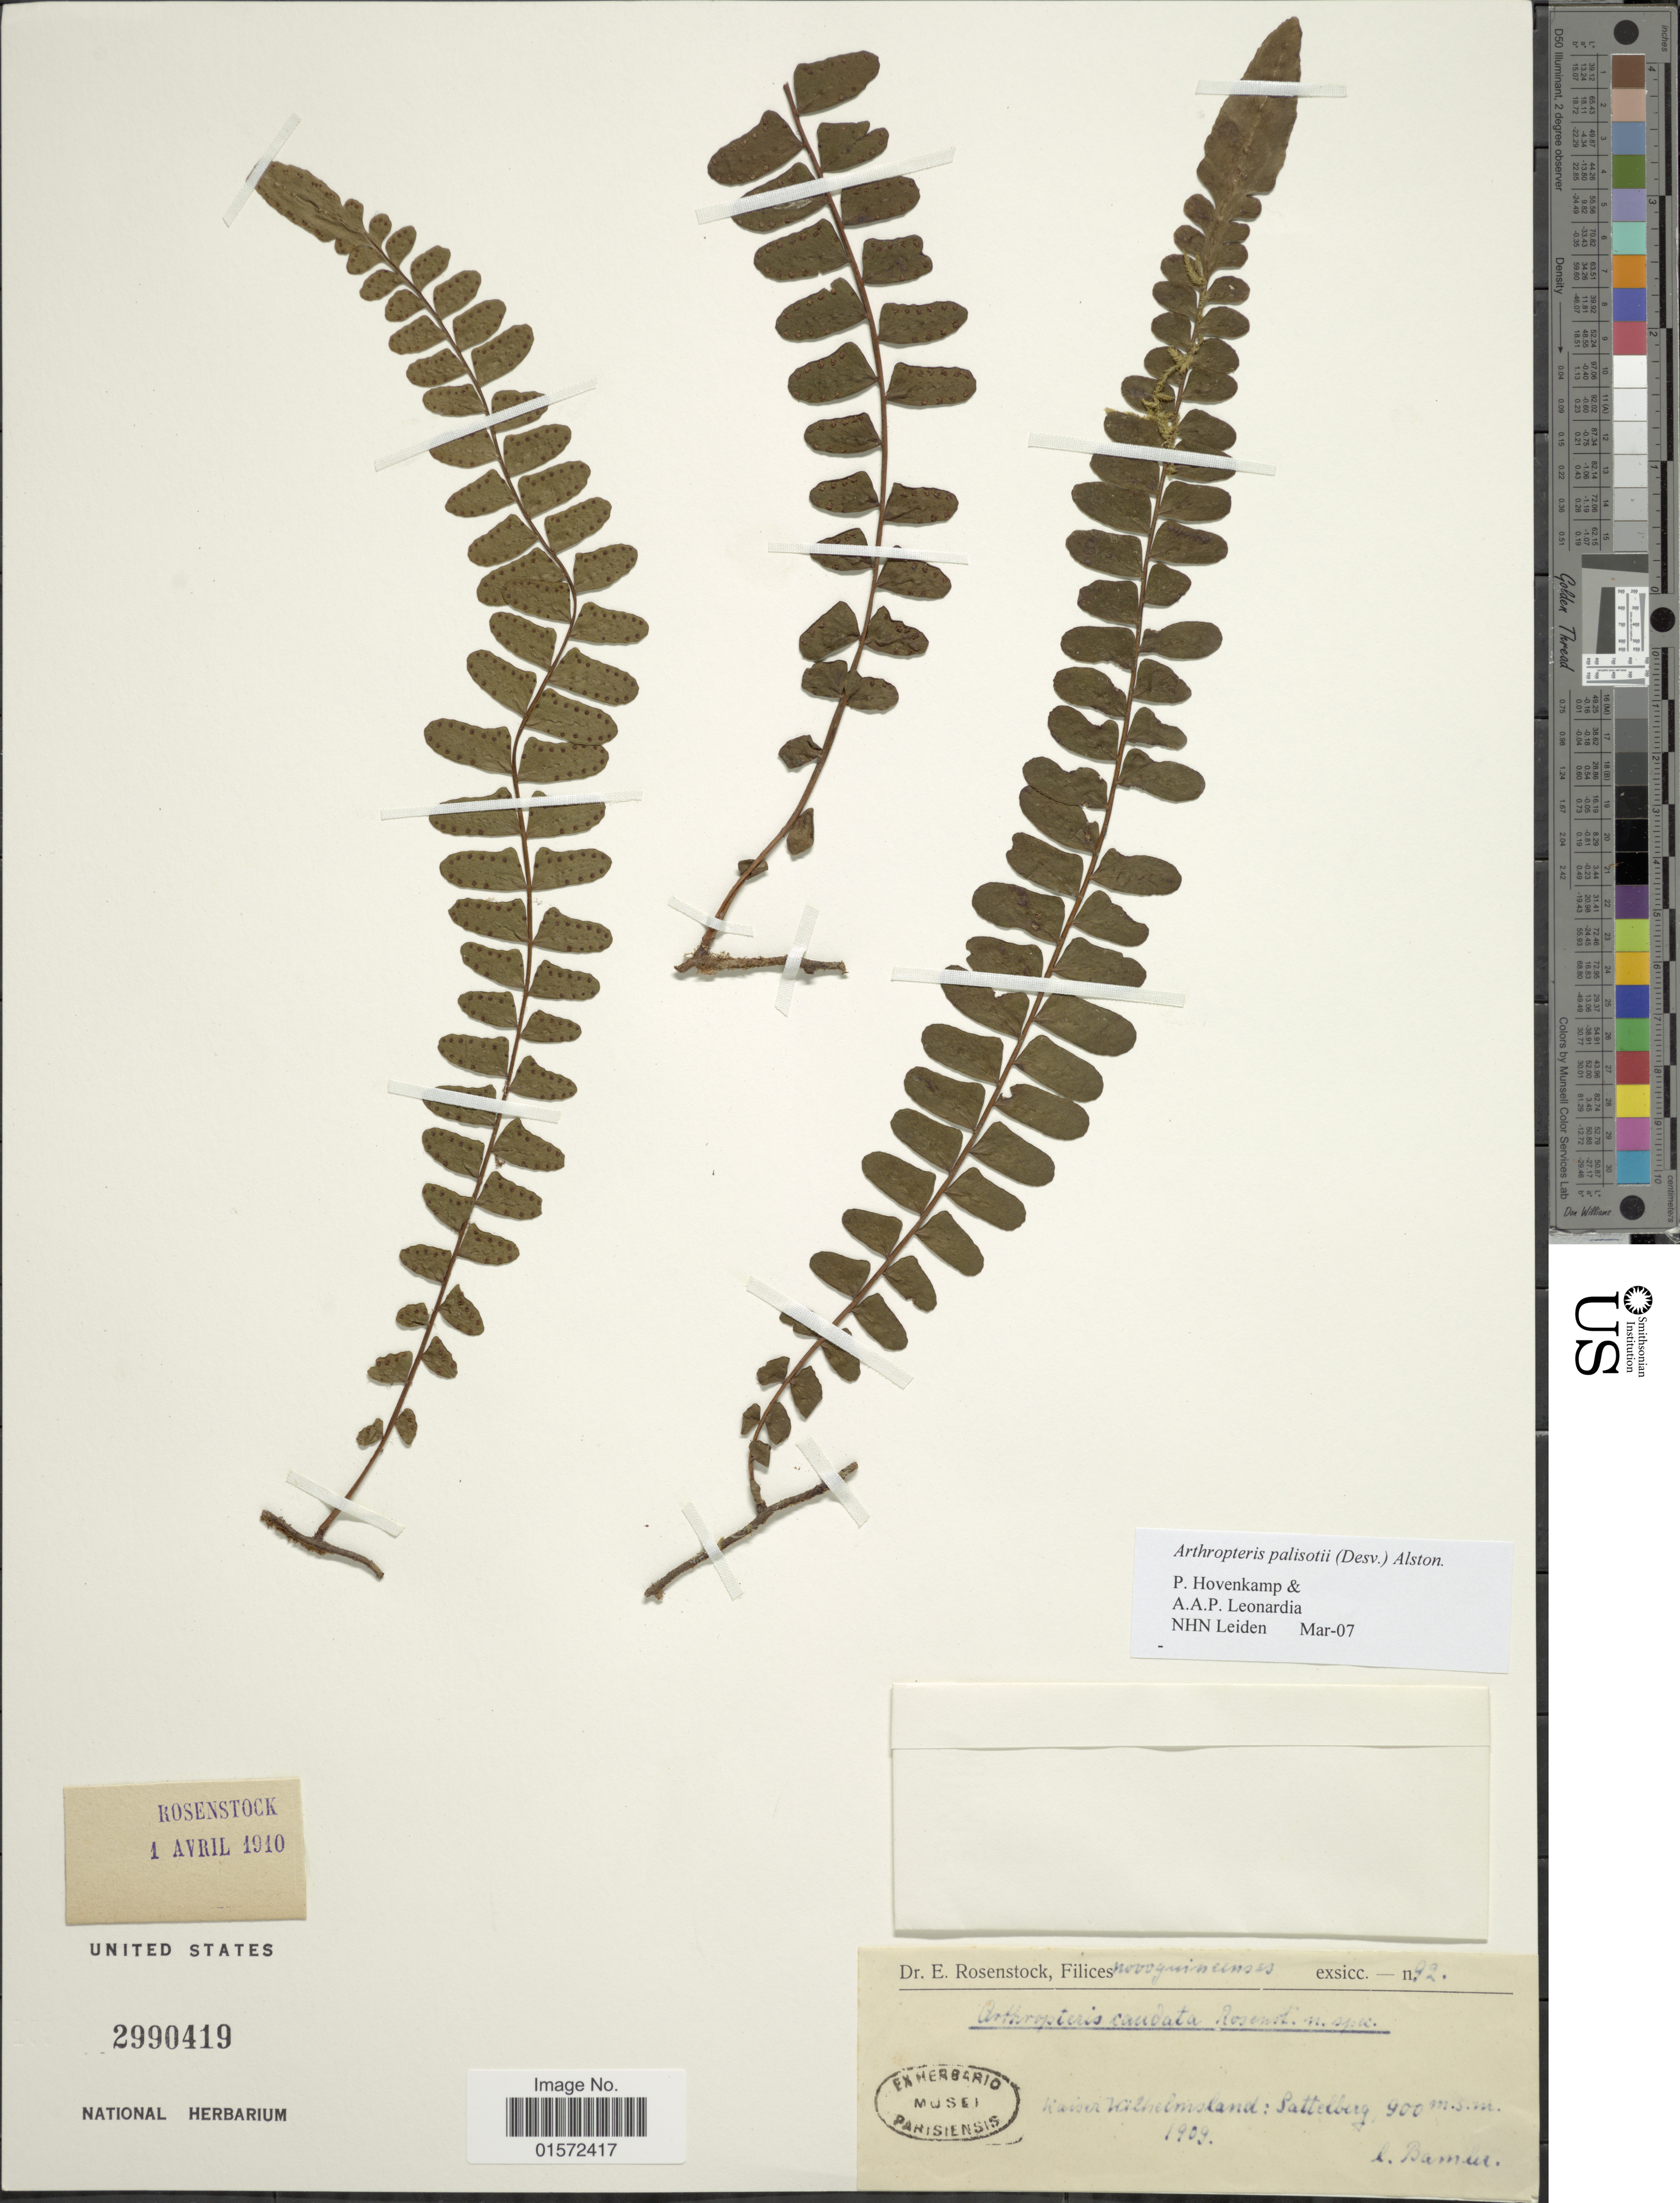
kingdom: Plantae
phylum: Tracheophyta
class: Polypodiopsida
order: Polypodiales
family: Tectariaceae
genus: Arthropteris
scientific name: Arthropteris palisotii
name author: (Desv.) Alston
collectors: L. Bamler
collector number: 92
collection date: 1909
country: Papua New Guinea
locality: Novoguineensis, Kaiser Wilhelmsland:Sattleberg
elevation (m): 900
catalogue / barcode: US 2990419